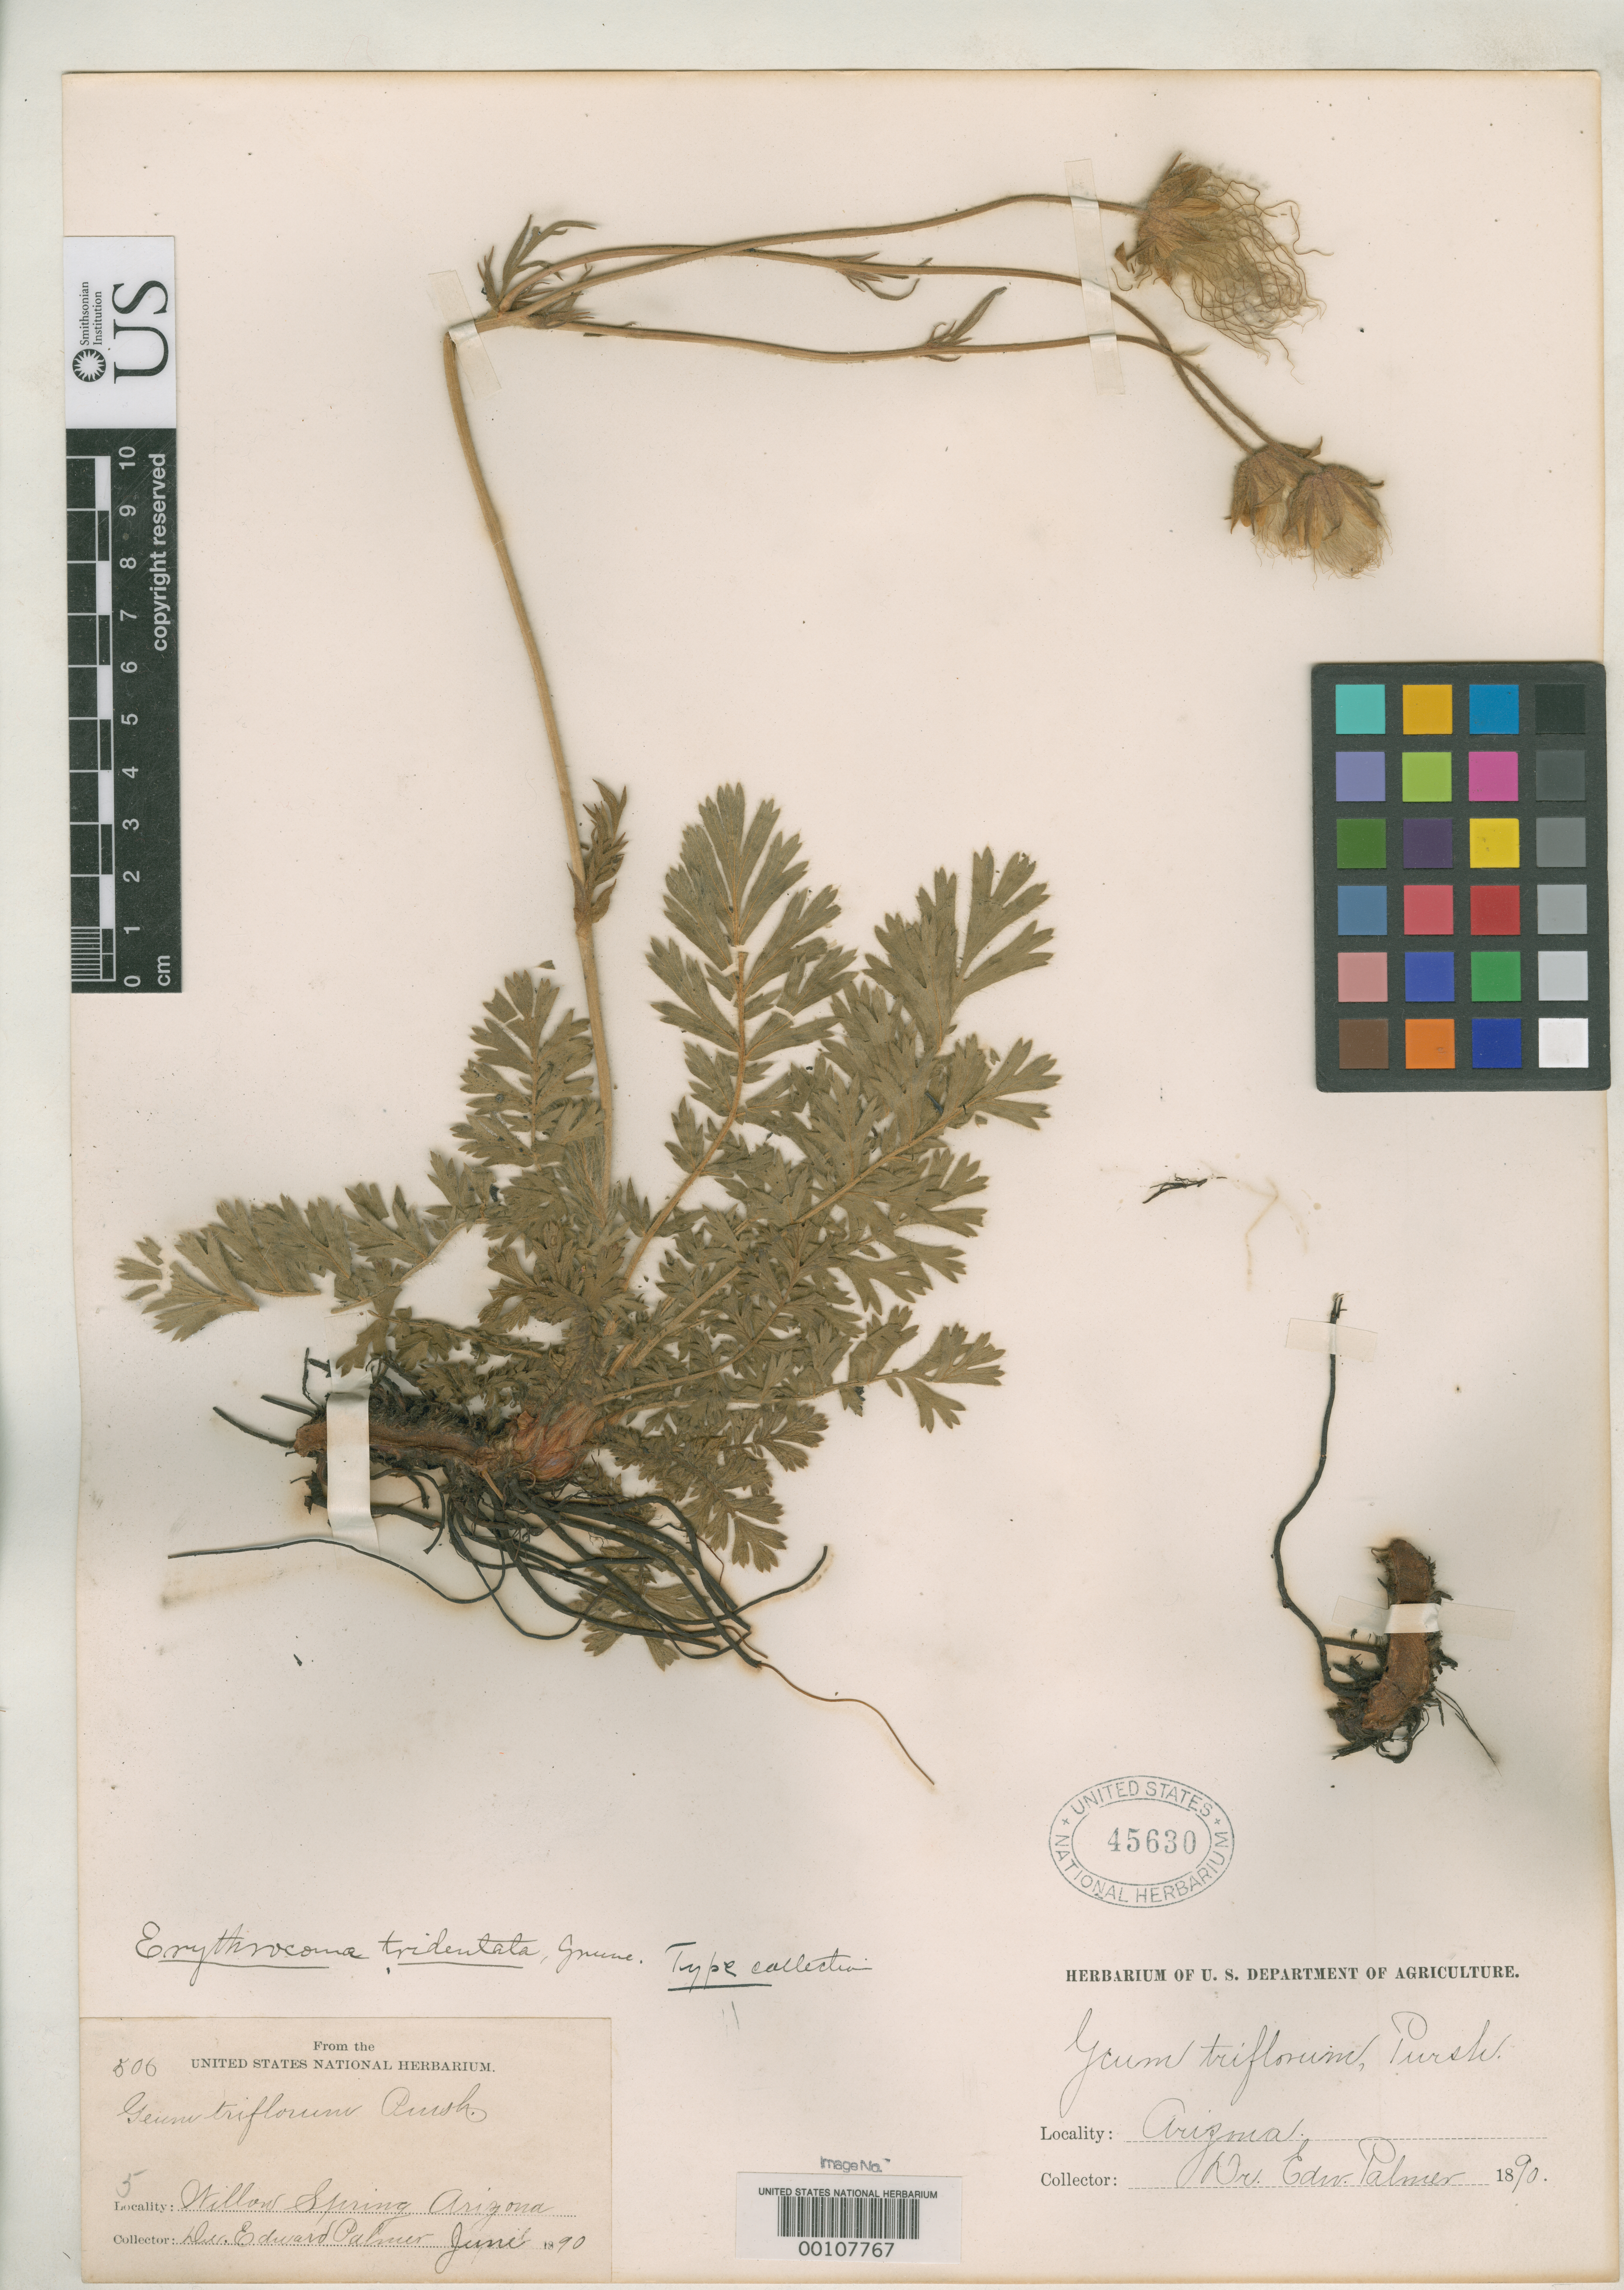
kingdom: Plantae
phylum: Tracheophyta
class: Magnoliopsida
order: Rosales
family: Rosaceae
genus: Erythrocoma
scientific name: Erythrocoma tridentata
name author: Greene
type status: Isotype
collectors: E. Palmer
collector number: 506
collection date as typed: Jun 1890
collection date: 1890-06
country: United States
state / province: Arizona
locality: Willow Spring, White Mountains.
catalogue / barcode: US 45630